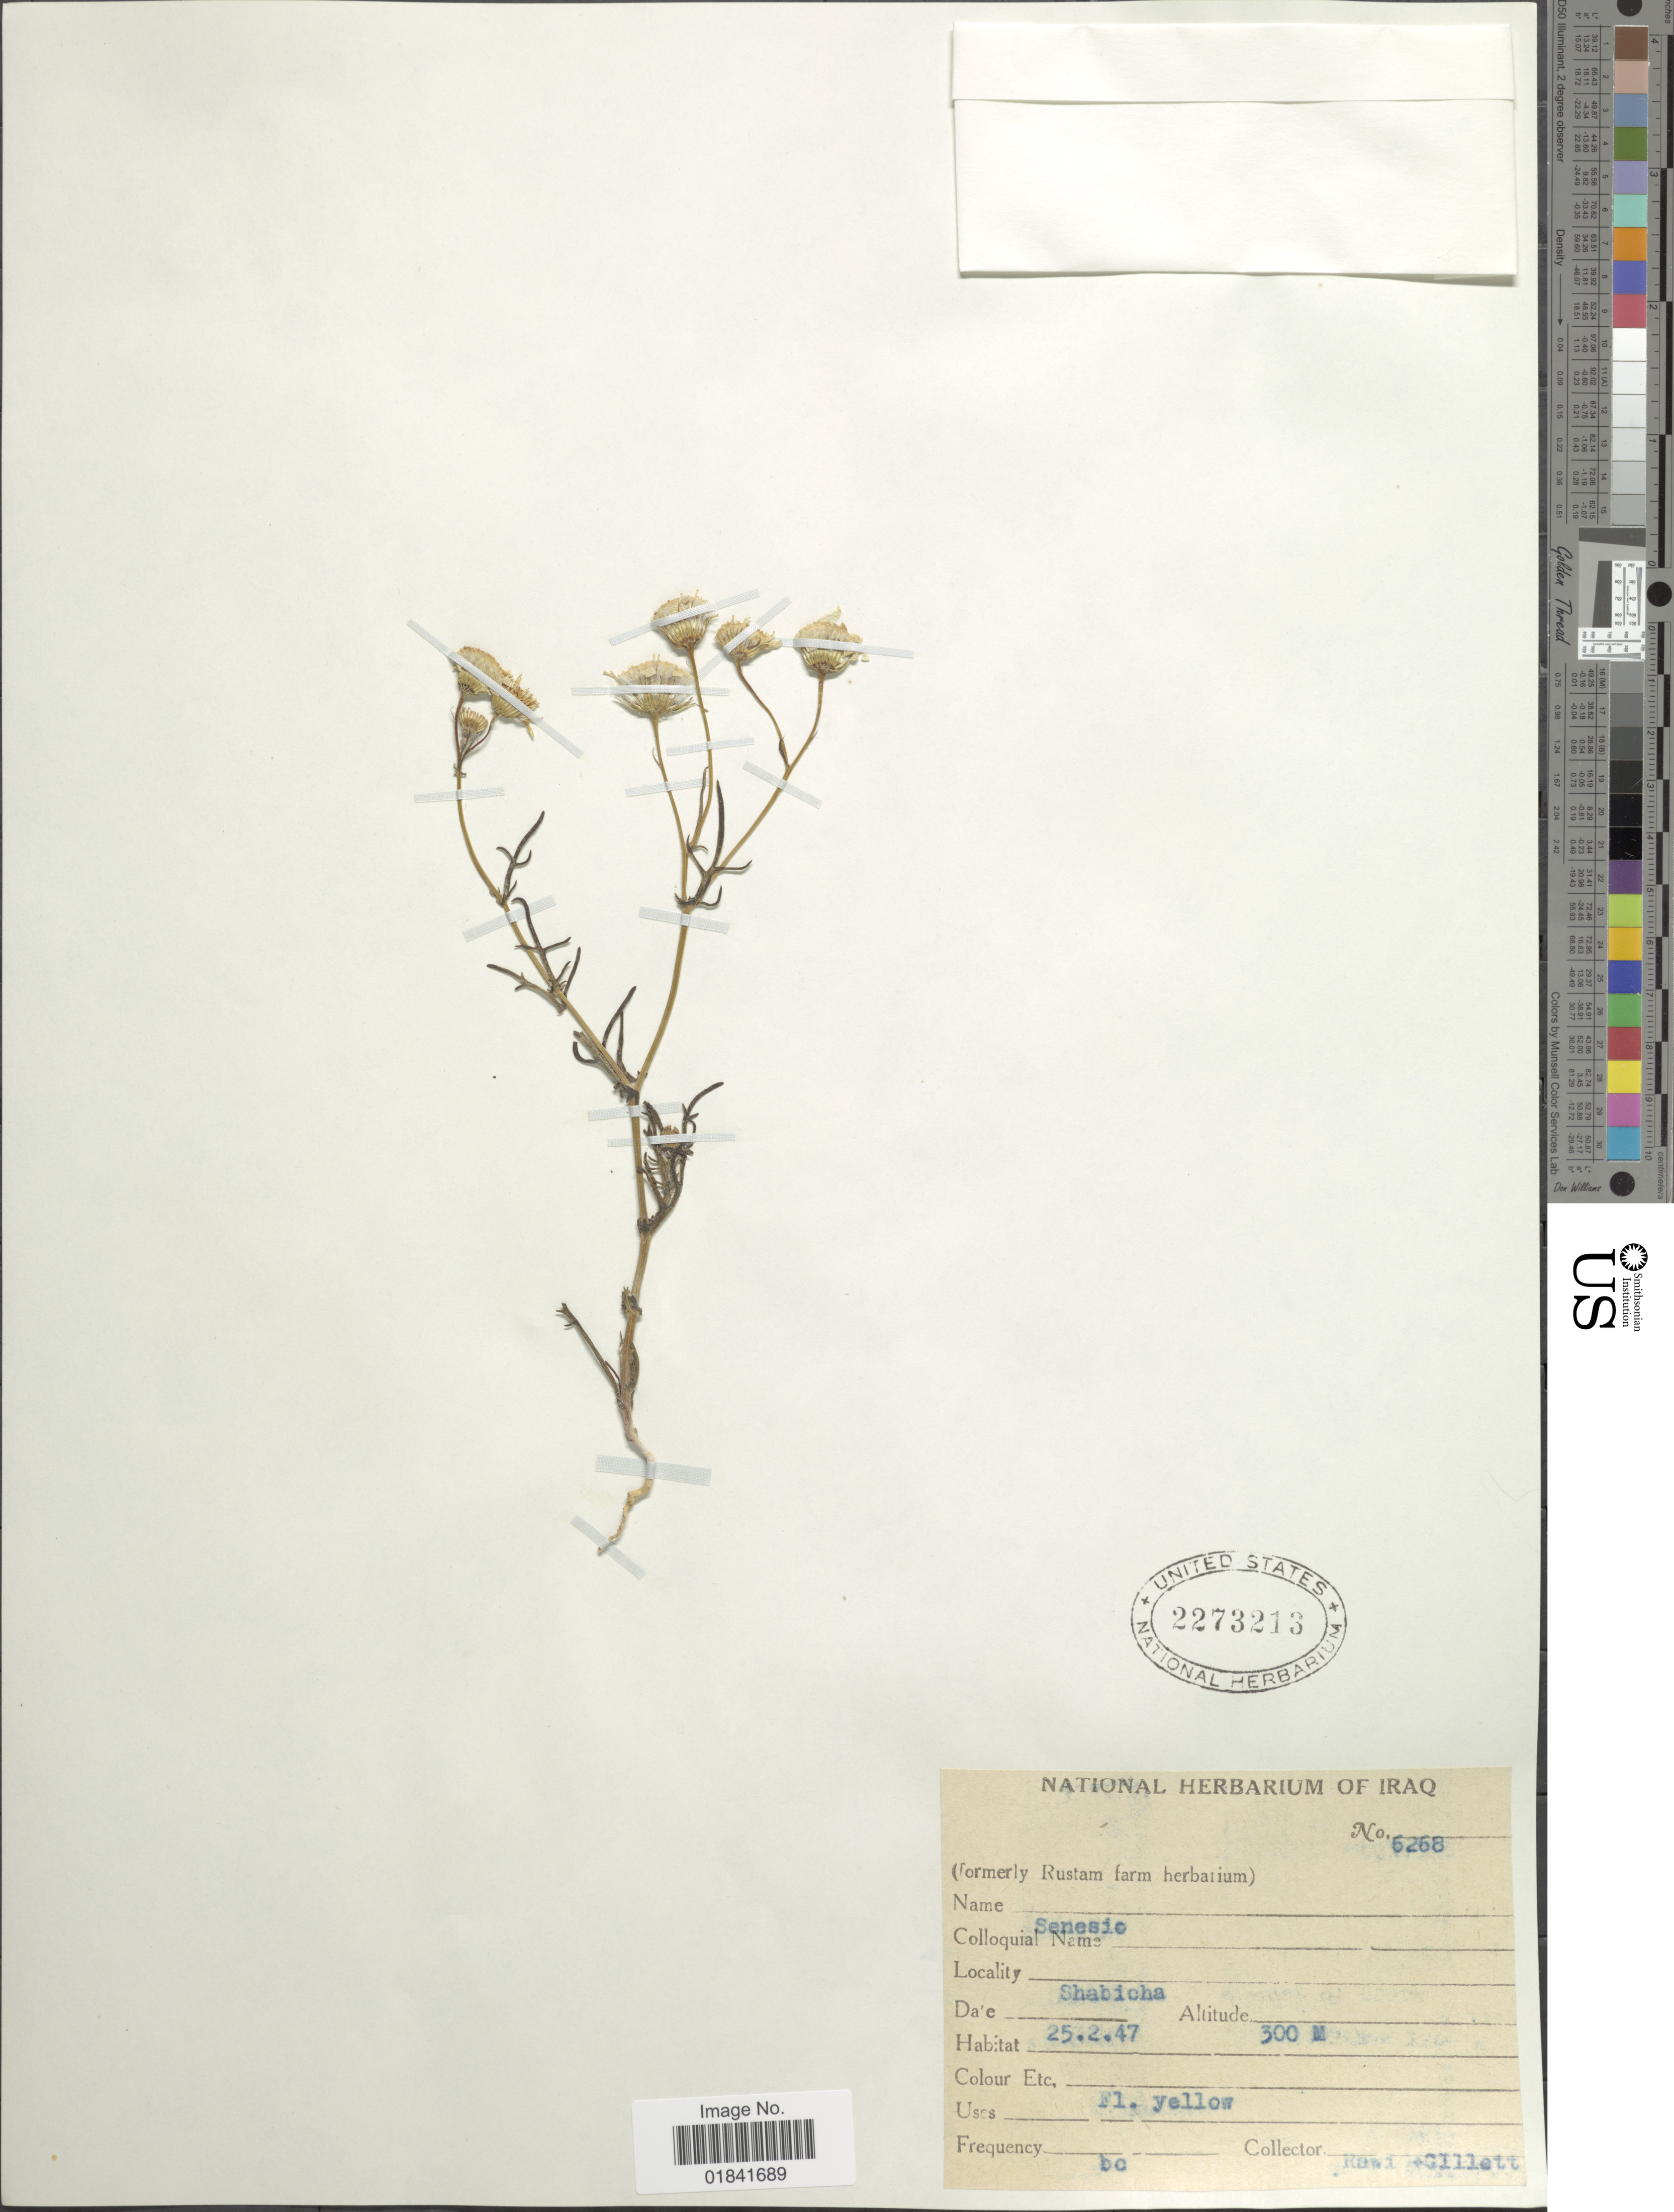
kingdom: Plantae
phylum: Tracheophyta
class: Magnoliopsida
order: Asterales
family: Asteraceae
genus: Senecio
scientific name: Senecio sp.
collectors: -. Rawi & Gillett, --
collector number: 6268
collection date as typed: Transcribed d/m/y: 25/2/47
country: Iraq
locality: Shabicha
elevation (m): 300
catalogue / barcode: US 2273213